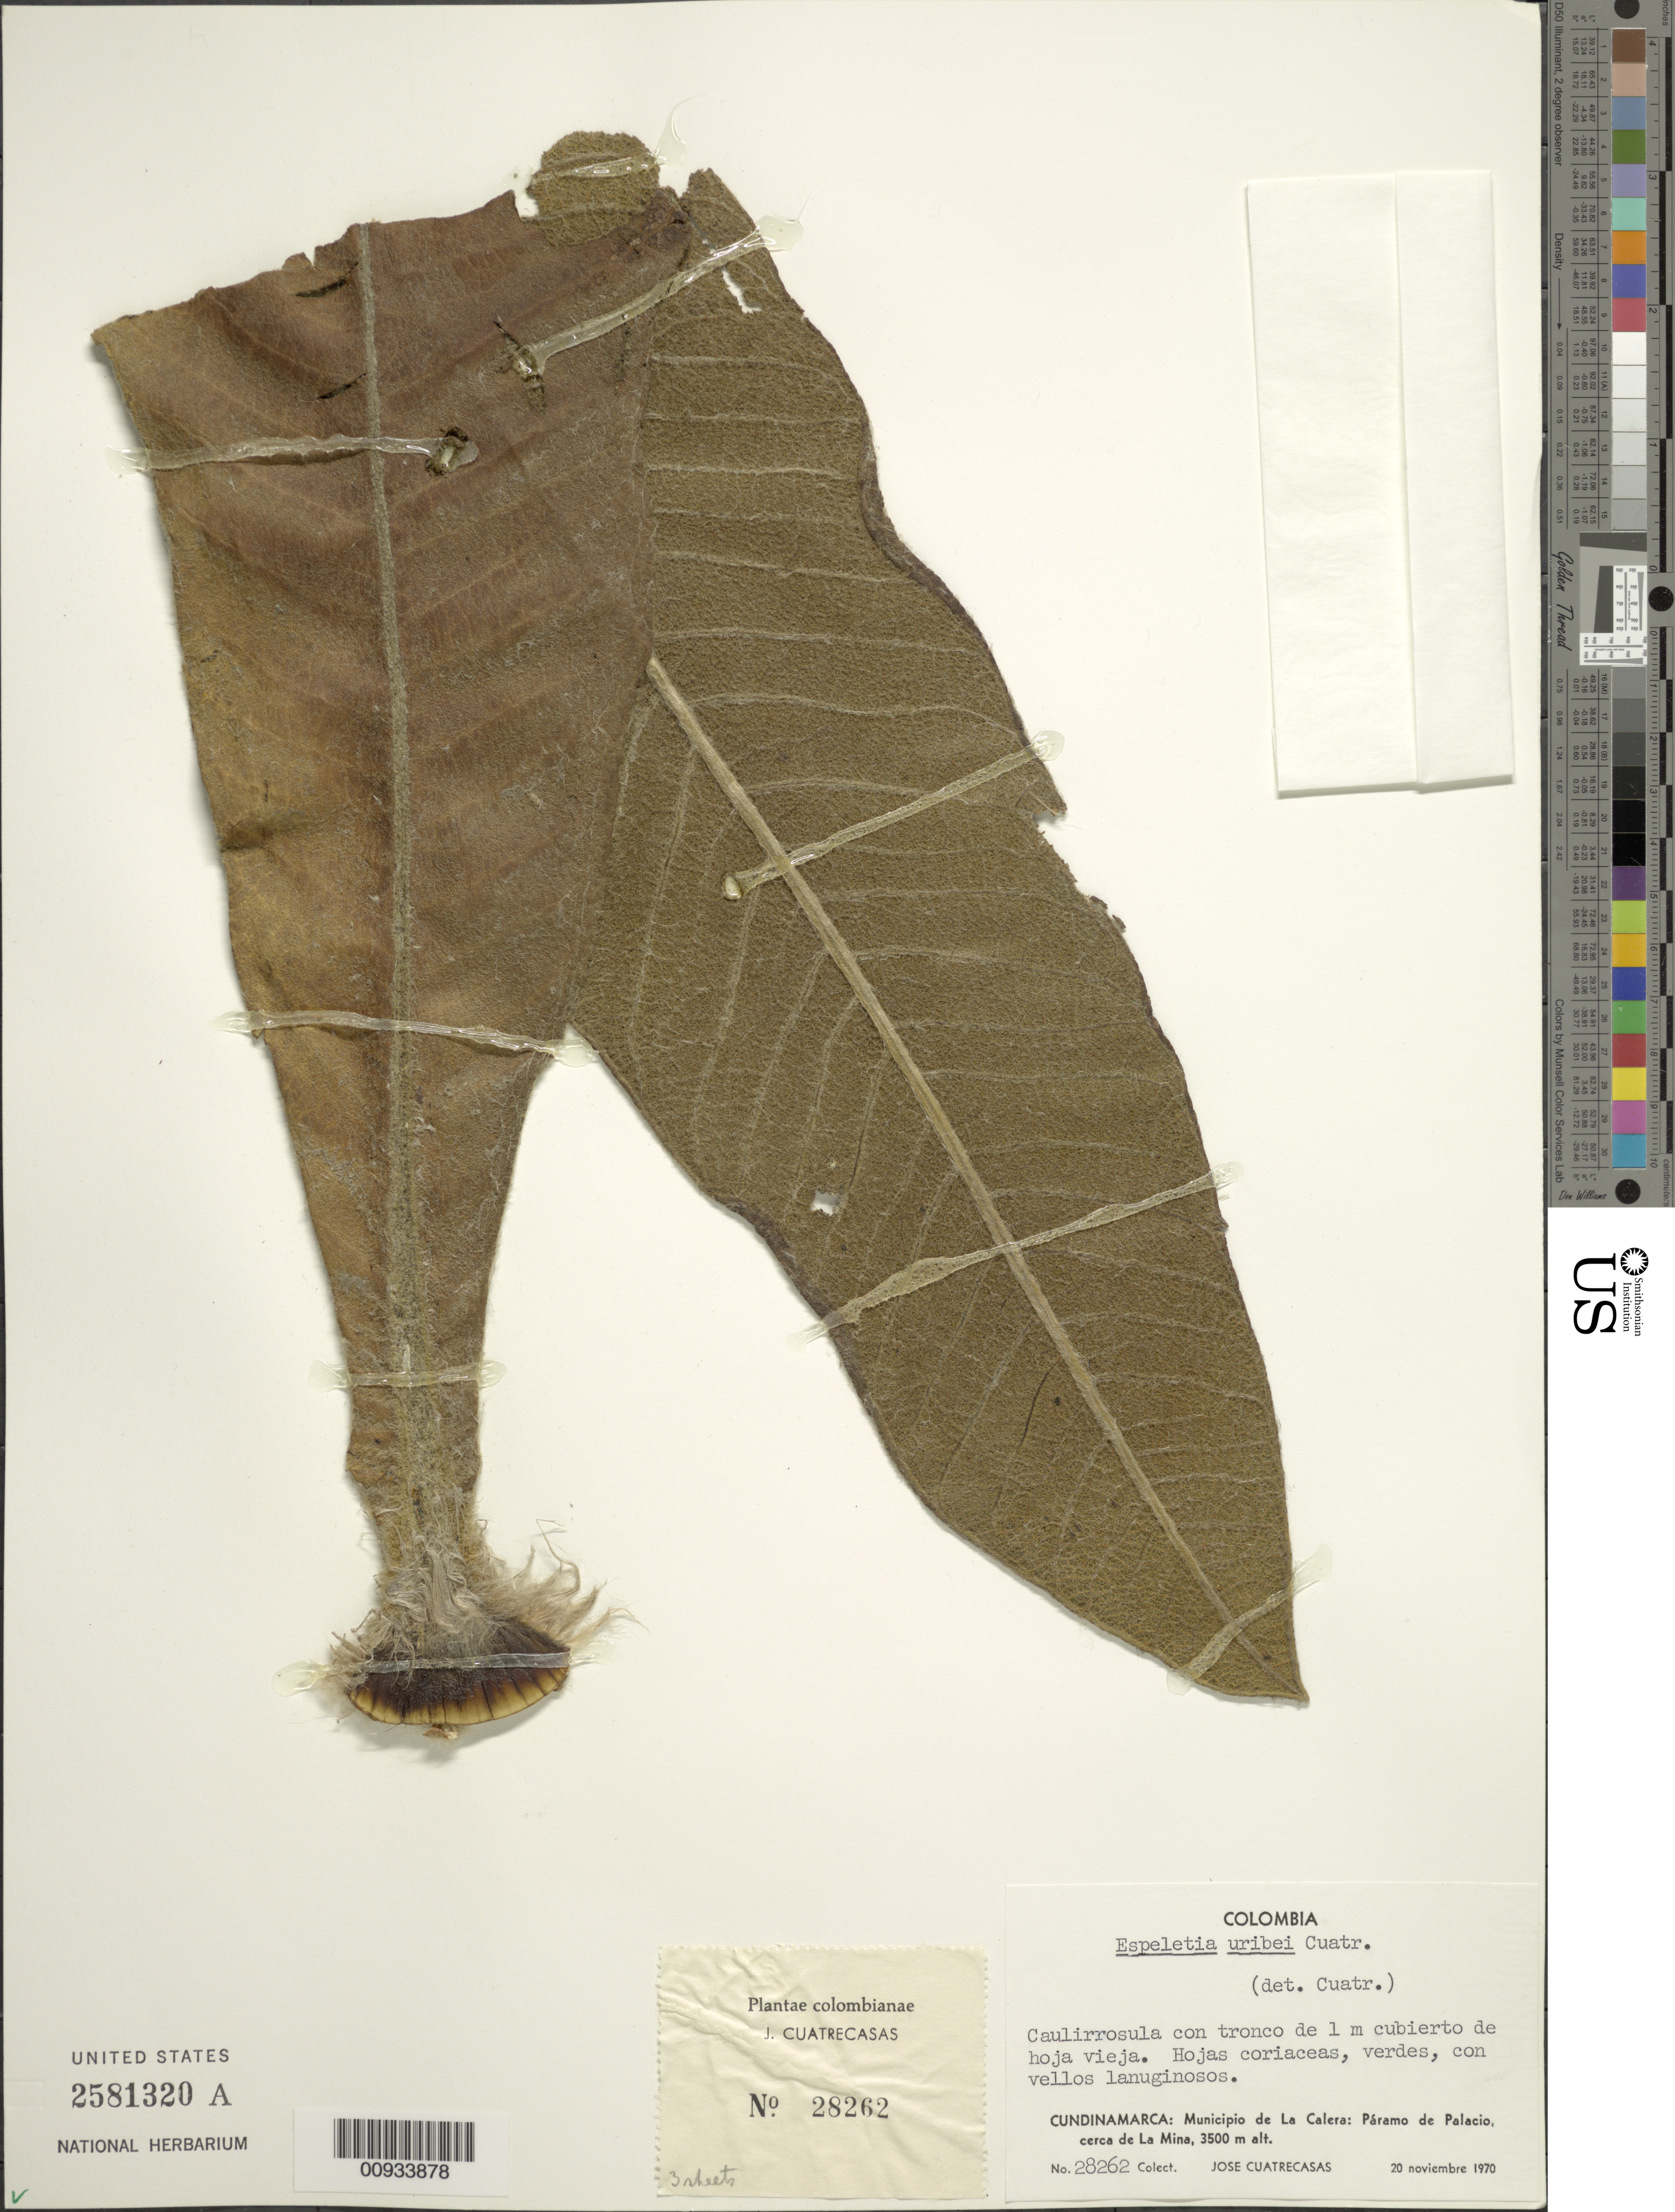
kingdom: Plantae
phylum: Tracheophyta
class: Magnoliopsida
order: Asterales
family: Asteraceae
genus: Espeletia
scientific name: Espeletia uribei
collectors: J. Cuatrecasas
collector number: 28262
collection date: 1970-11-20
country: Colombia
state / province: Cundinamarca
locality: Municipio de La Calera: Paramo de Palacio, cerca de La Mina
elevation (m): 3500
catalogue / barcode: US 2581320A